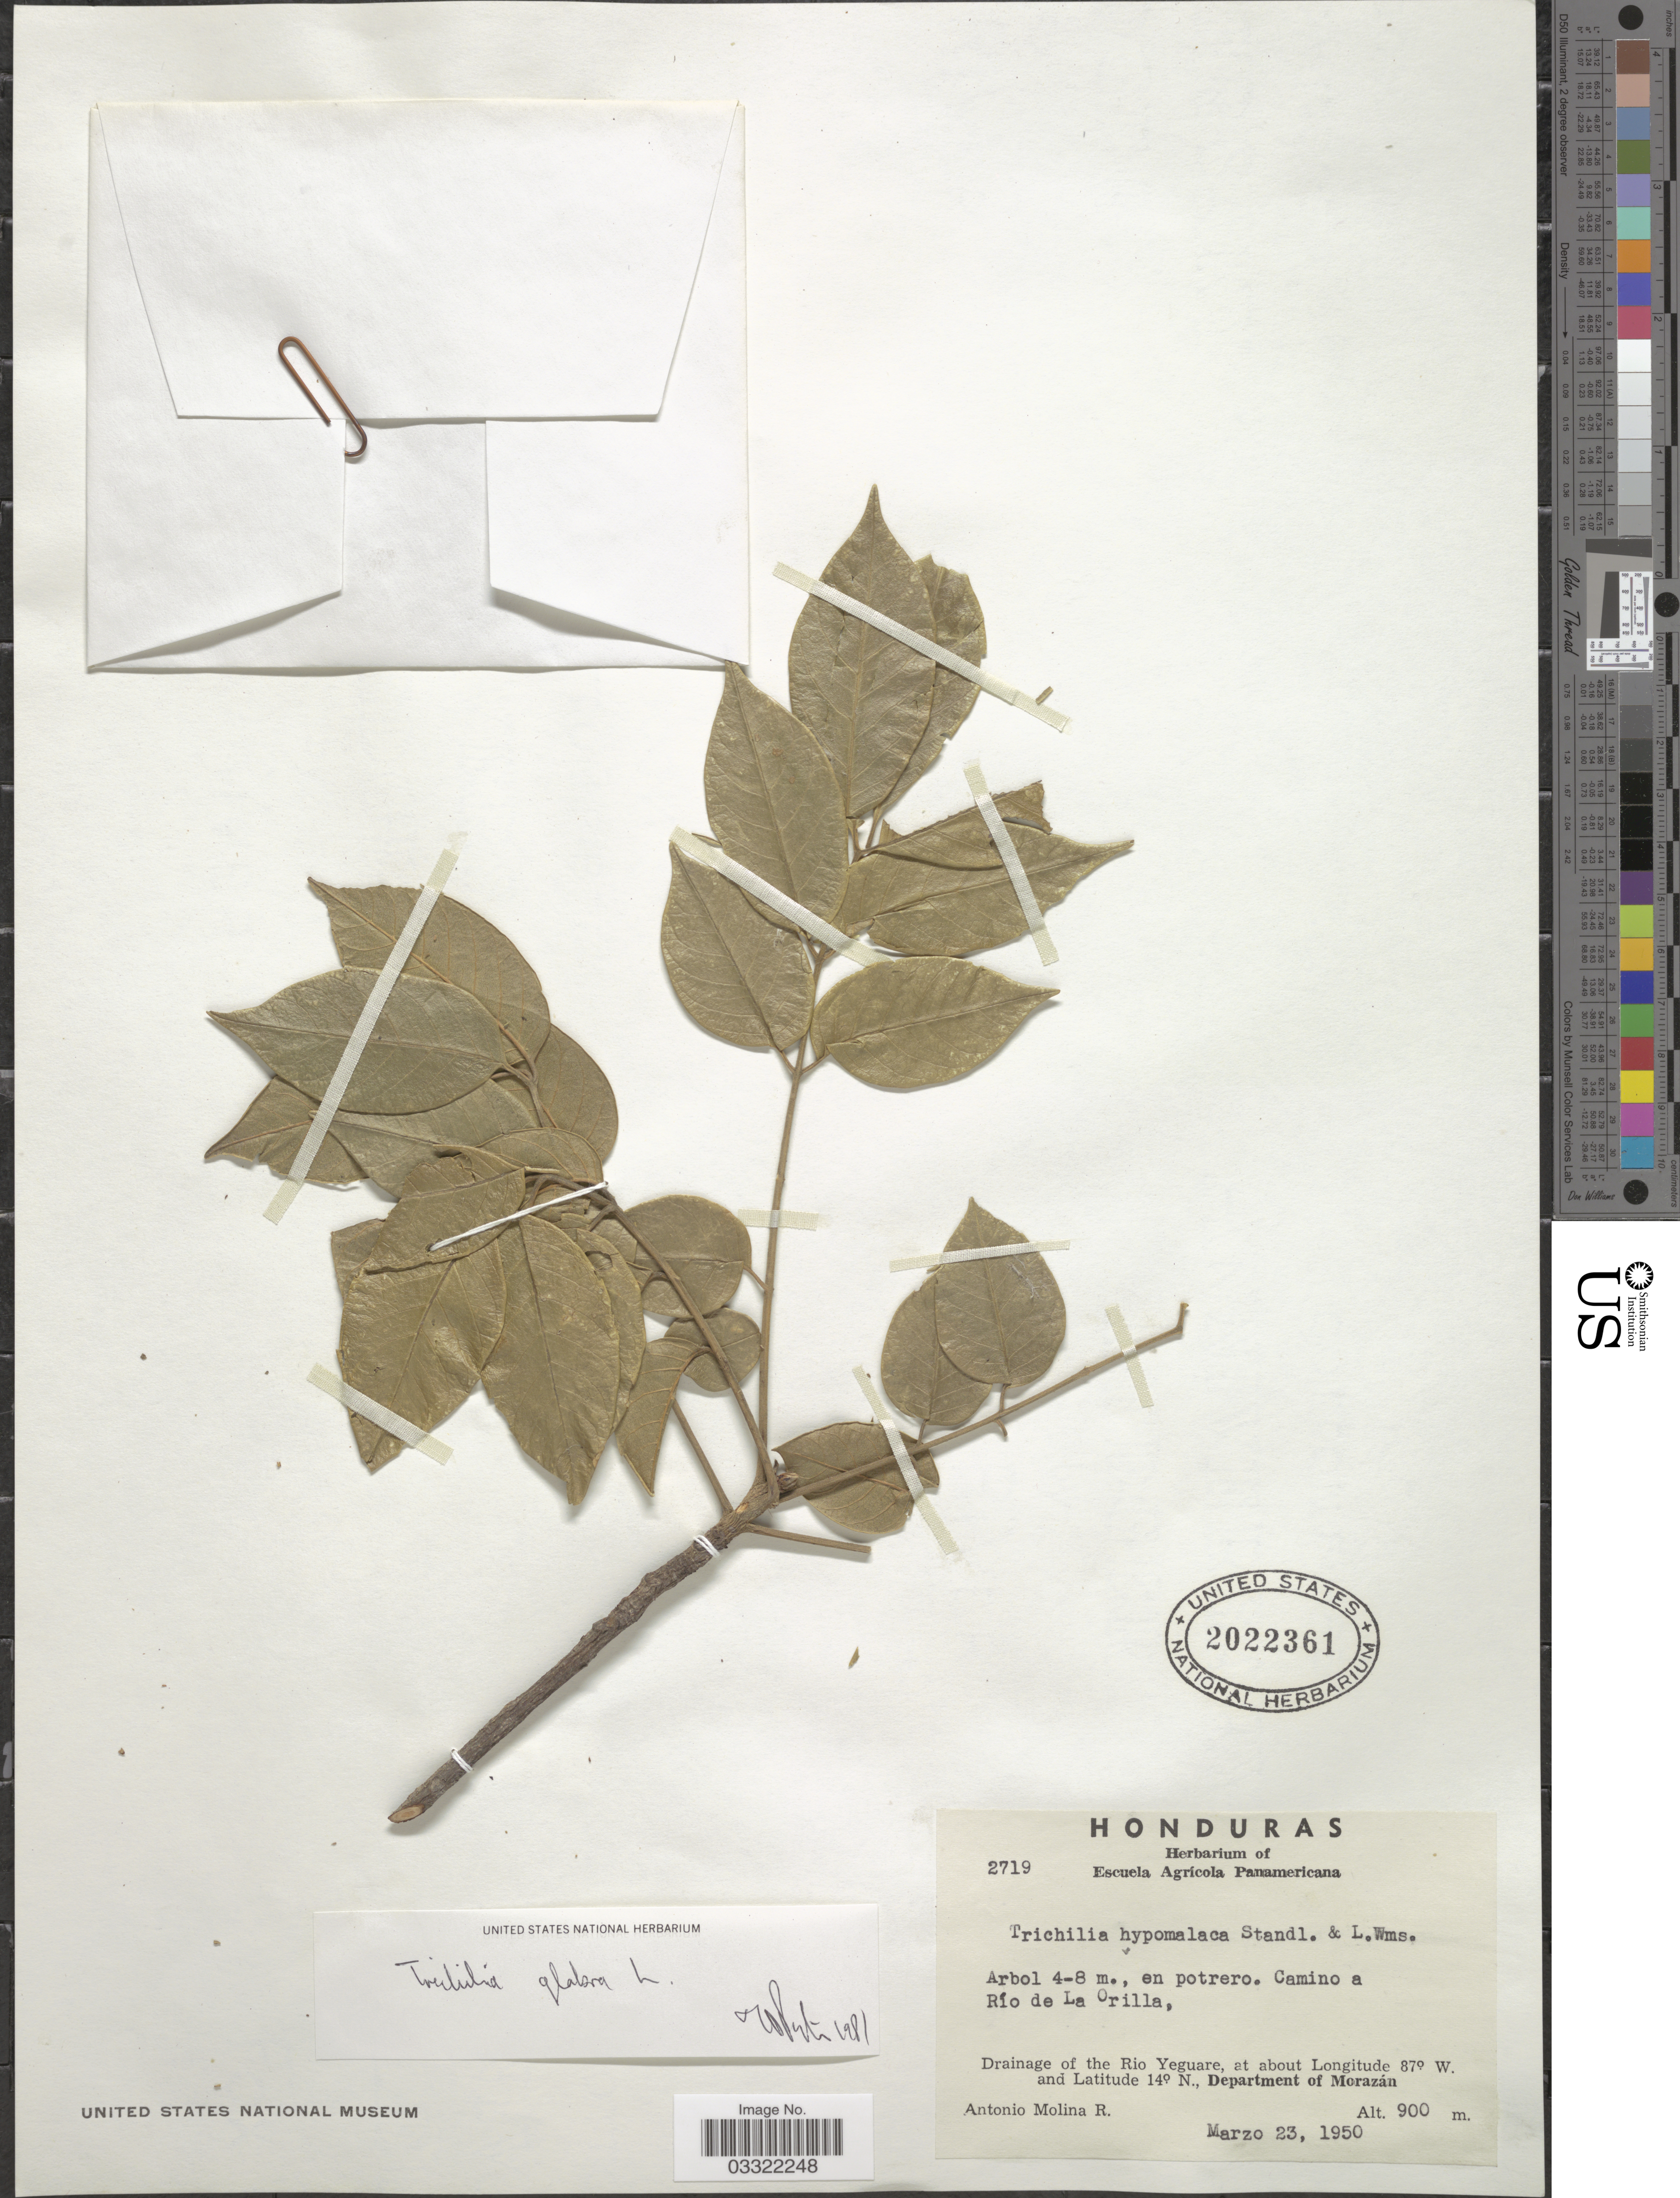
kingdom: Plantae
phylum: Tracheophyta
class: Magnoliopsida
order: Sapindales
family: Meliaceae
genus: Trichilia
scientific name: Trichilia glabra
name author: L.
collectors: A. Molina R.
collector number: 2719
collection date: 1950-03-23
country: Honduras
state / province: Fco. Morazán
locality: Drainage of the Rio Yeguare, Department of Morazán.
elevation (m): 900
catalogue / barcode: US 2022361